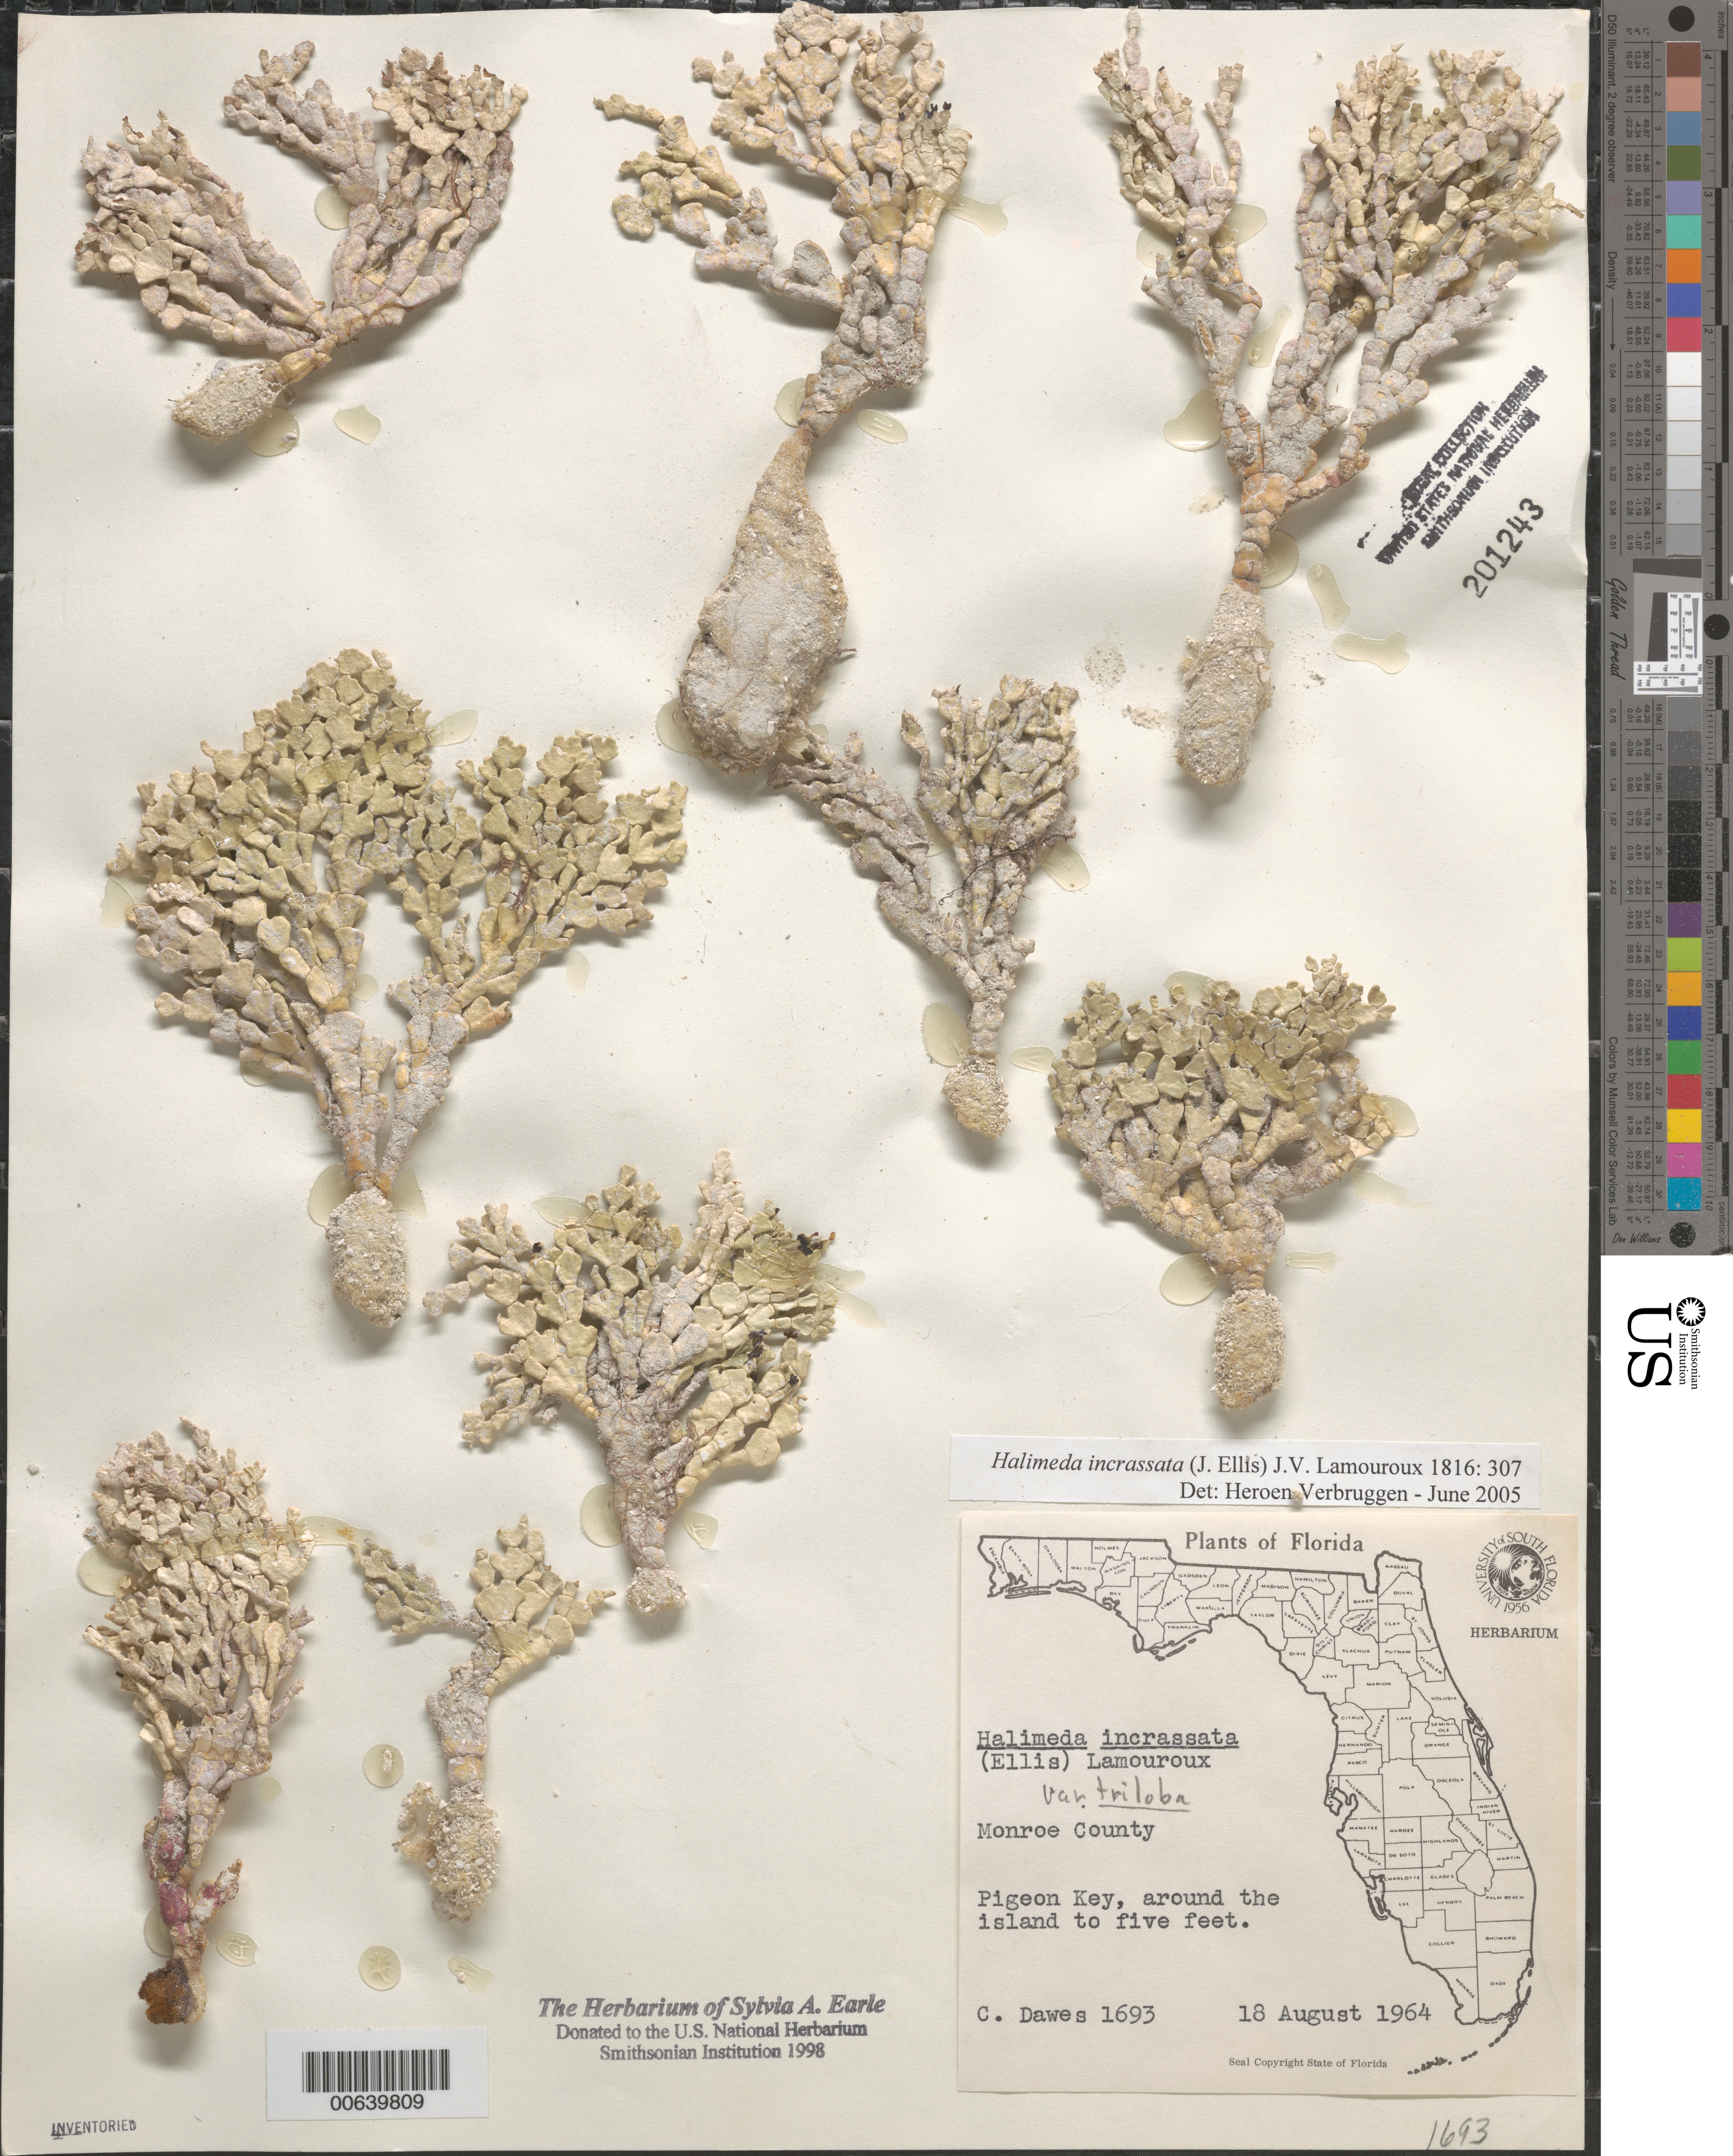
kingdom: Plantae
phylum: Chlorophyta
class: Ulvophyceae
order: Bryopsidales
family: Halimedaceae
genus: Halimeda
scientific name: Halimeda incrassata var. triloba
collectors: C. Dawes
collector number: CJD 1693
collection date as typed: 18 Aug 1964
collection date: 1964-08-18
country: United States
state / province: Florida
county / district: Monroe County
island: Pigeon Key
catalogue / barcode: US 201243